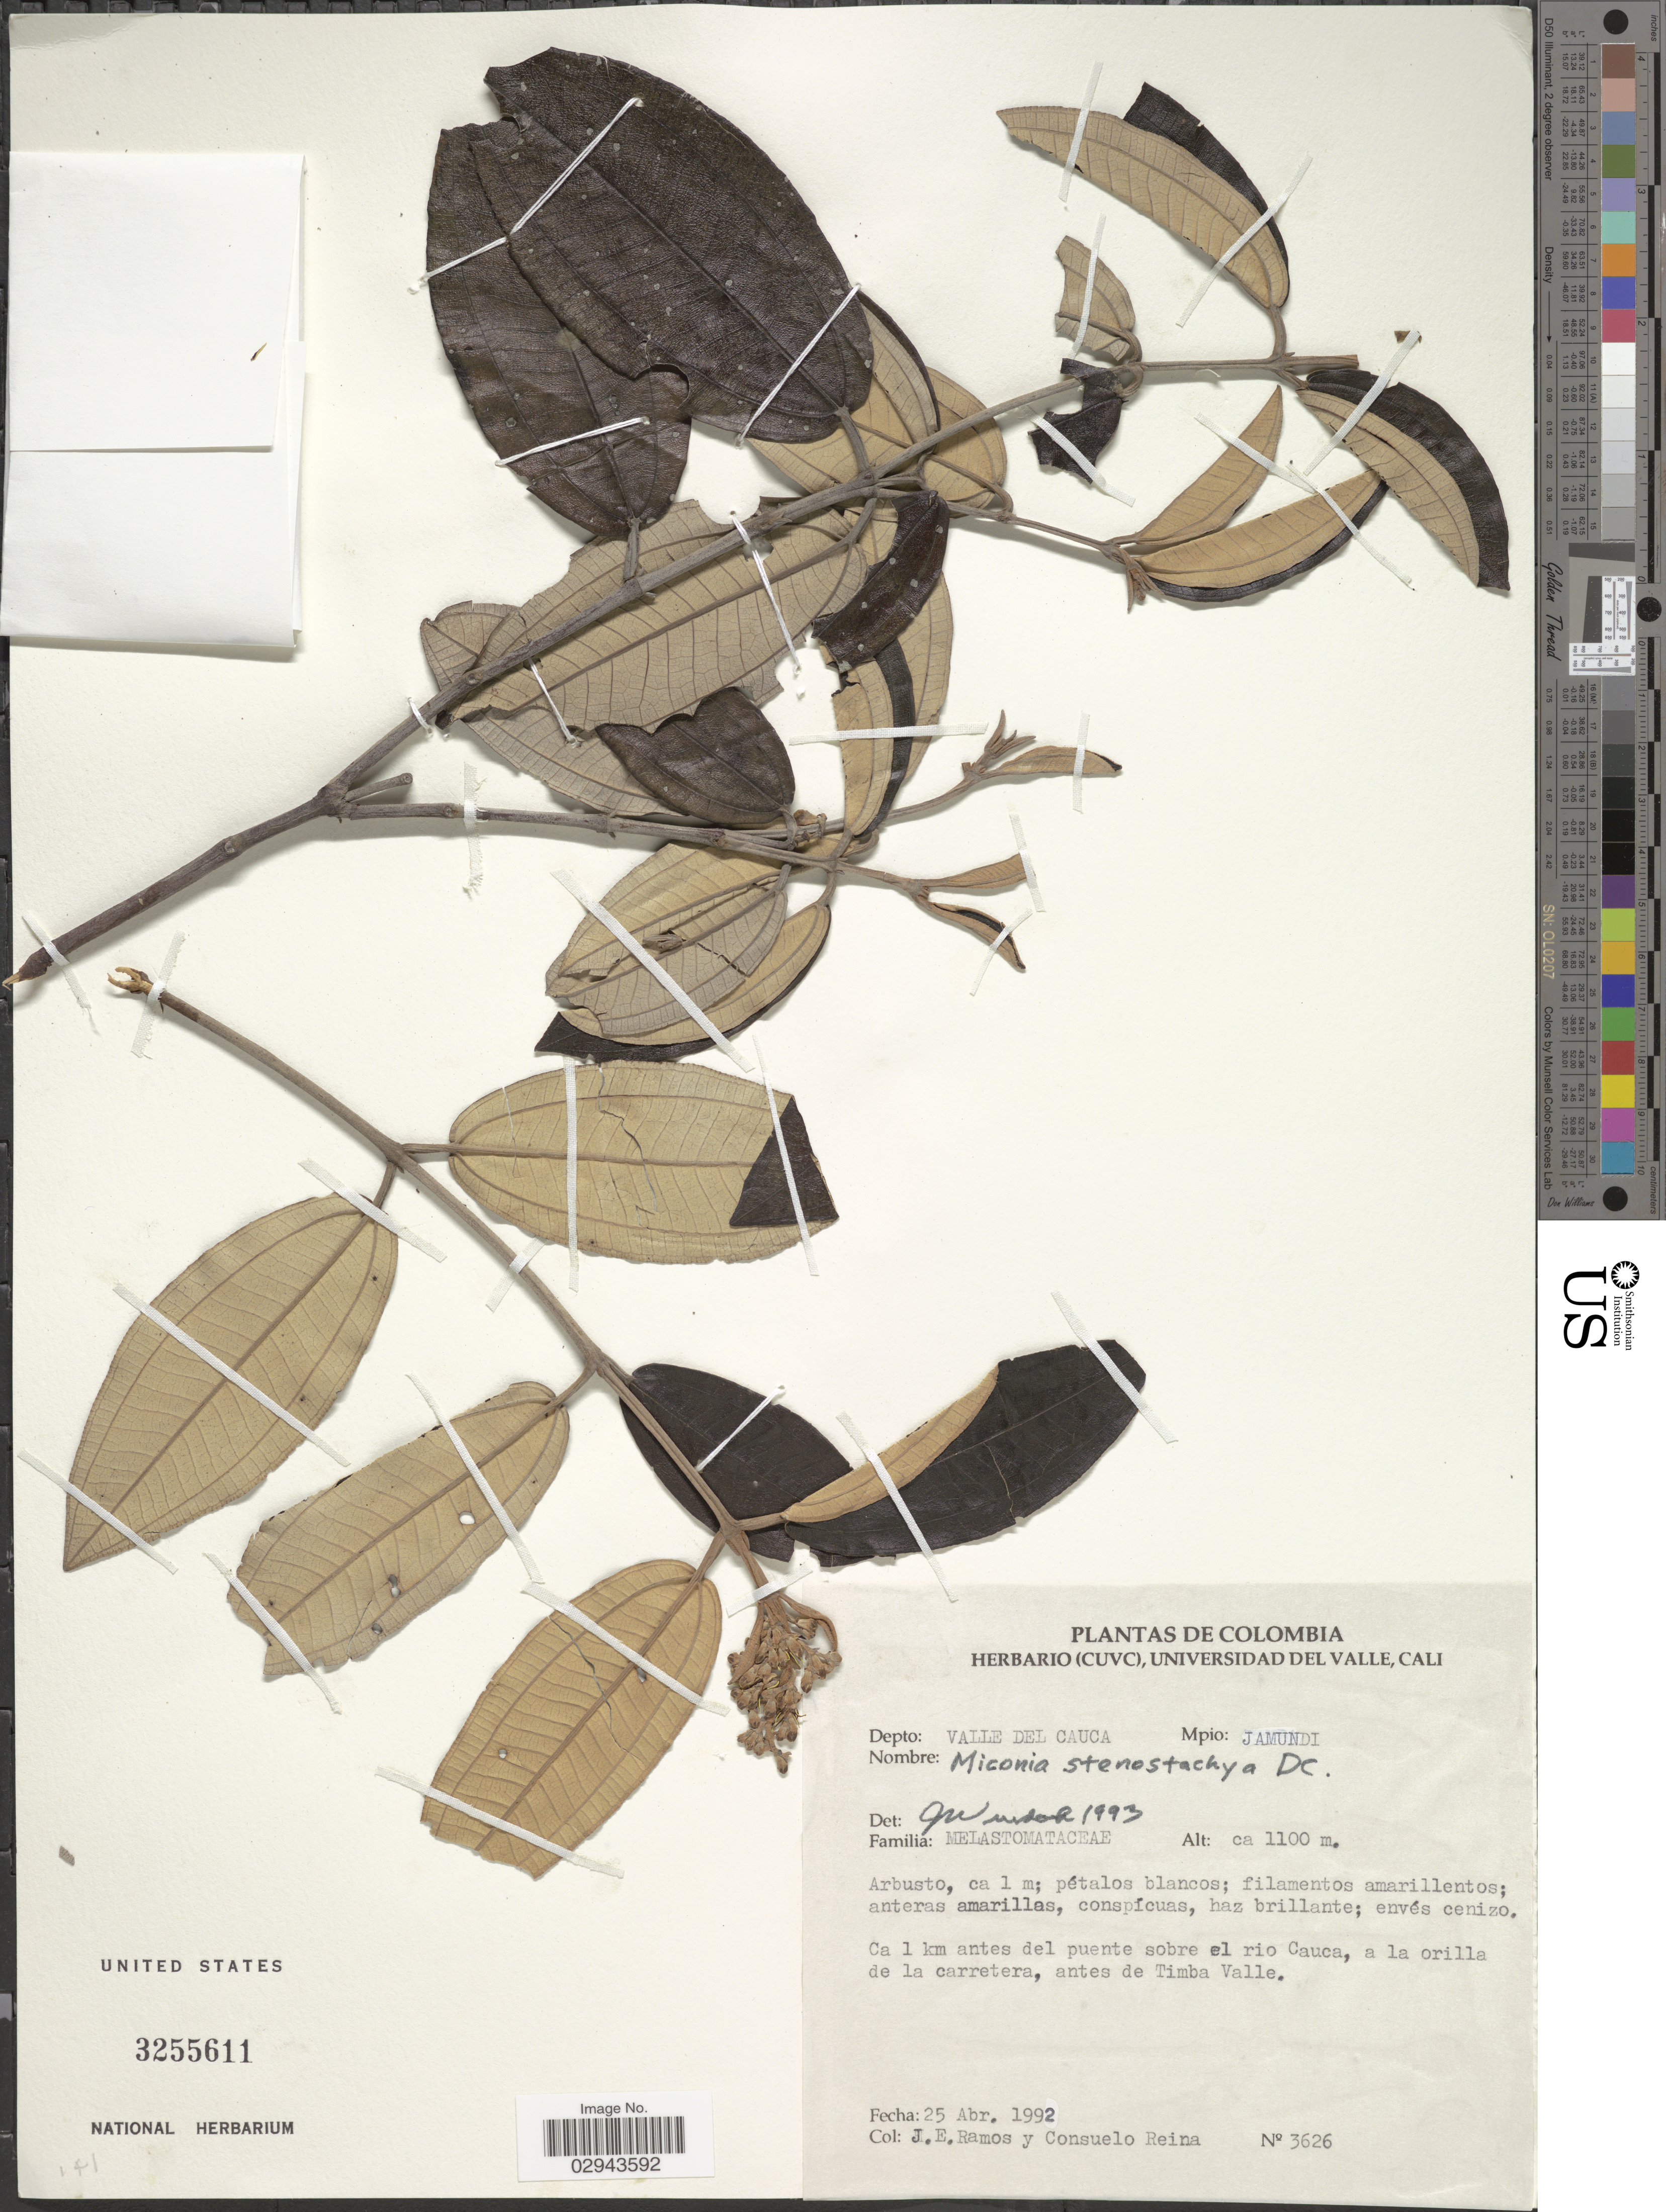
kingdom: Plantae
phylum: Tracheophyta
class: Magnoliopsida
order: Myrtales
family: Melastomataceae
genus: Miconia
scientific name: Miconia stenostachya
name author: DC.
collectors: J. E. Ramos & C. Reina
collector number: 3626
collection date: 1992-04-25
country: Colombia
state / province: Valle del Cauca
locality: Depto: Valle del Cauca. Mpio: Jamundi. Ca 1 km antes del puente sobre el rio Cauca, a la orilla de la carretera, antes de Timba Valle.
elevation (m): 1100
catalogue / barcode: US 3255611